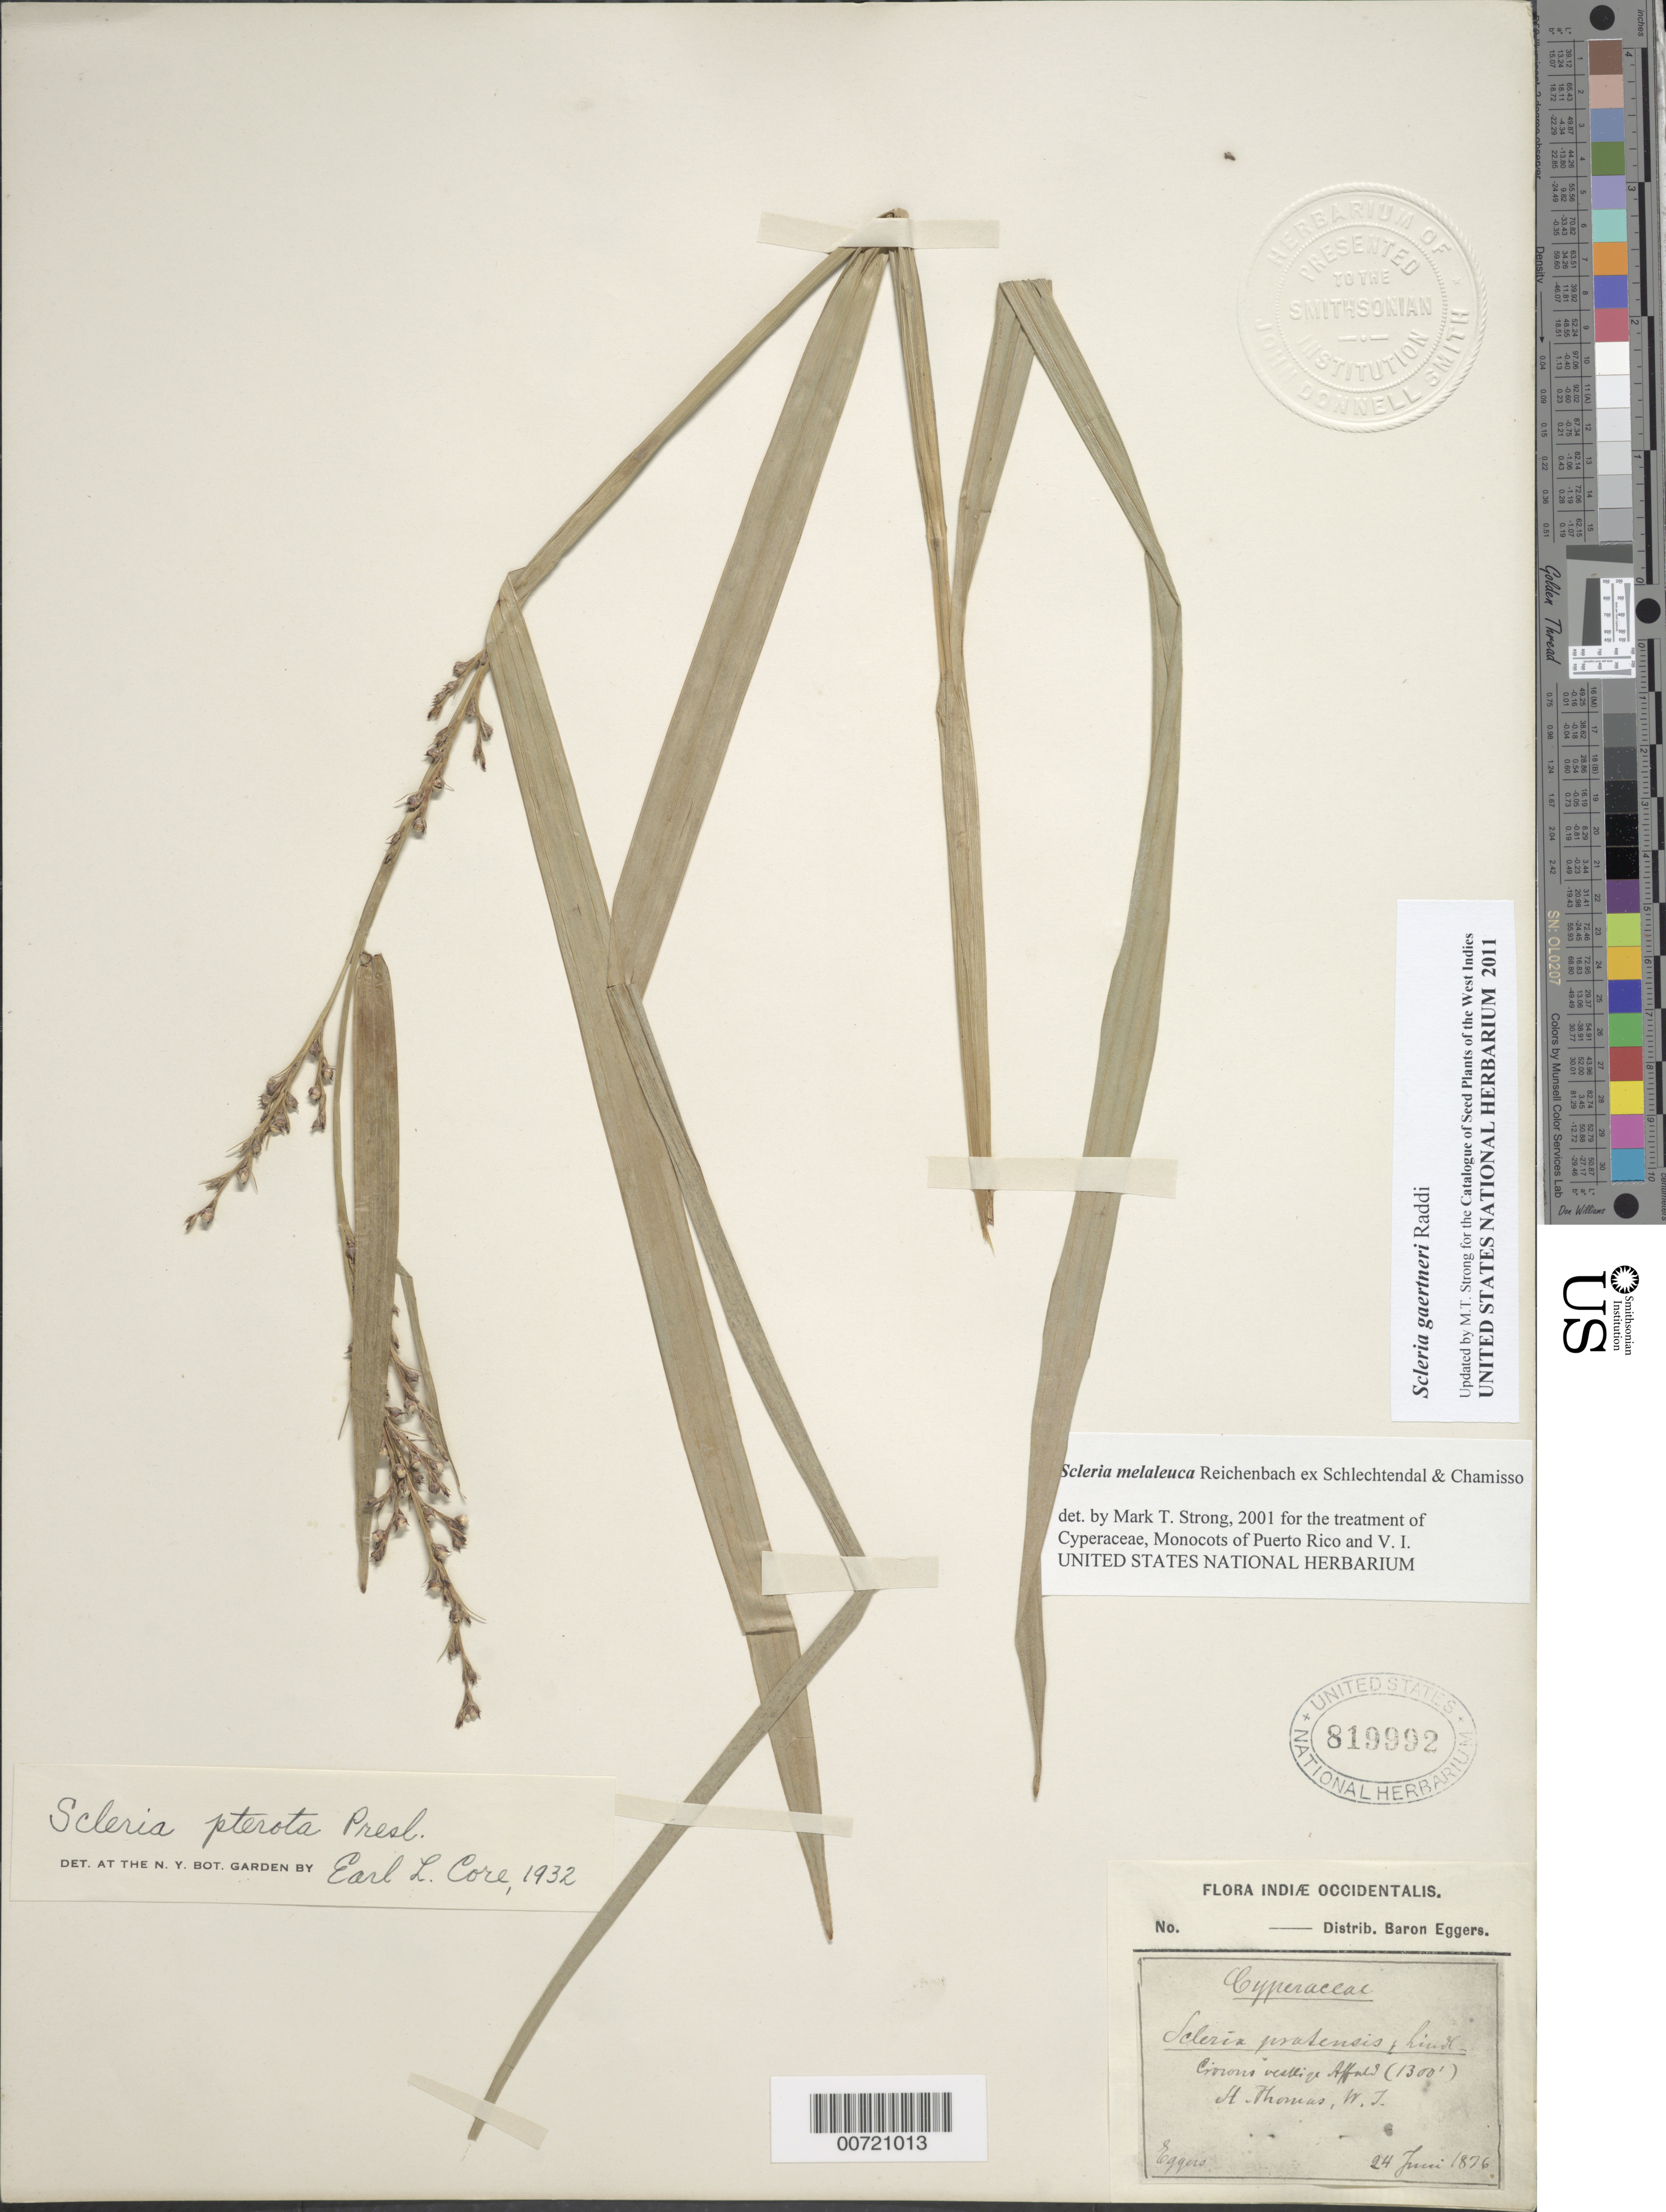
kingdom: Plantae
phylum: Tracheophyta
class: Liliopsida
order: Poales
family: Cyperaceae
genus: Scleria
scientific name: Scleria gaertneri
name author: Raddi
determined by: Strong, M. T., (US), Smithsonian Institution - National Museum of Natural History (UNITED STATES)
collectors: H. F. A. von Eggers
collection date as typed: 24 Jun 1876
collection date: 1876-06-24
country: U.S. Virgin Islands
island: St. Thomas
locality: St. Thomas.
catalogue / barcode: US 819992